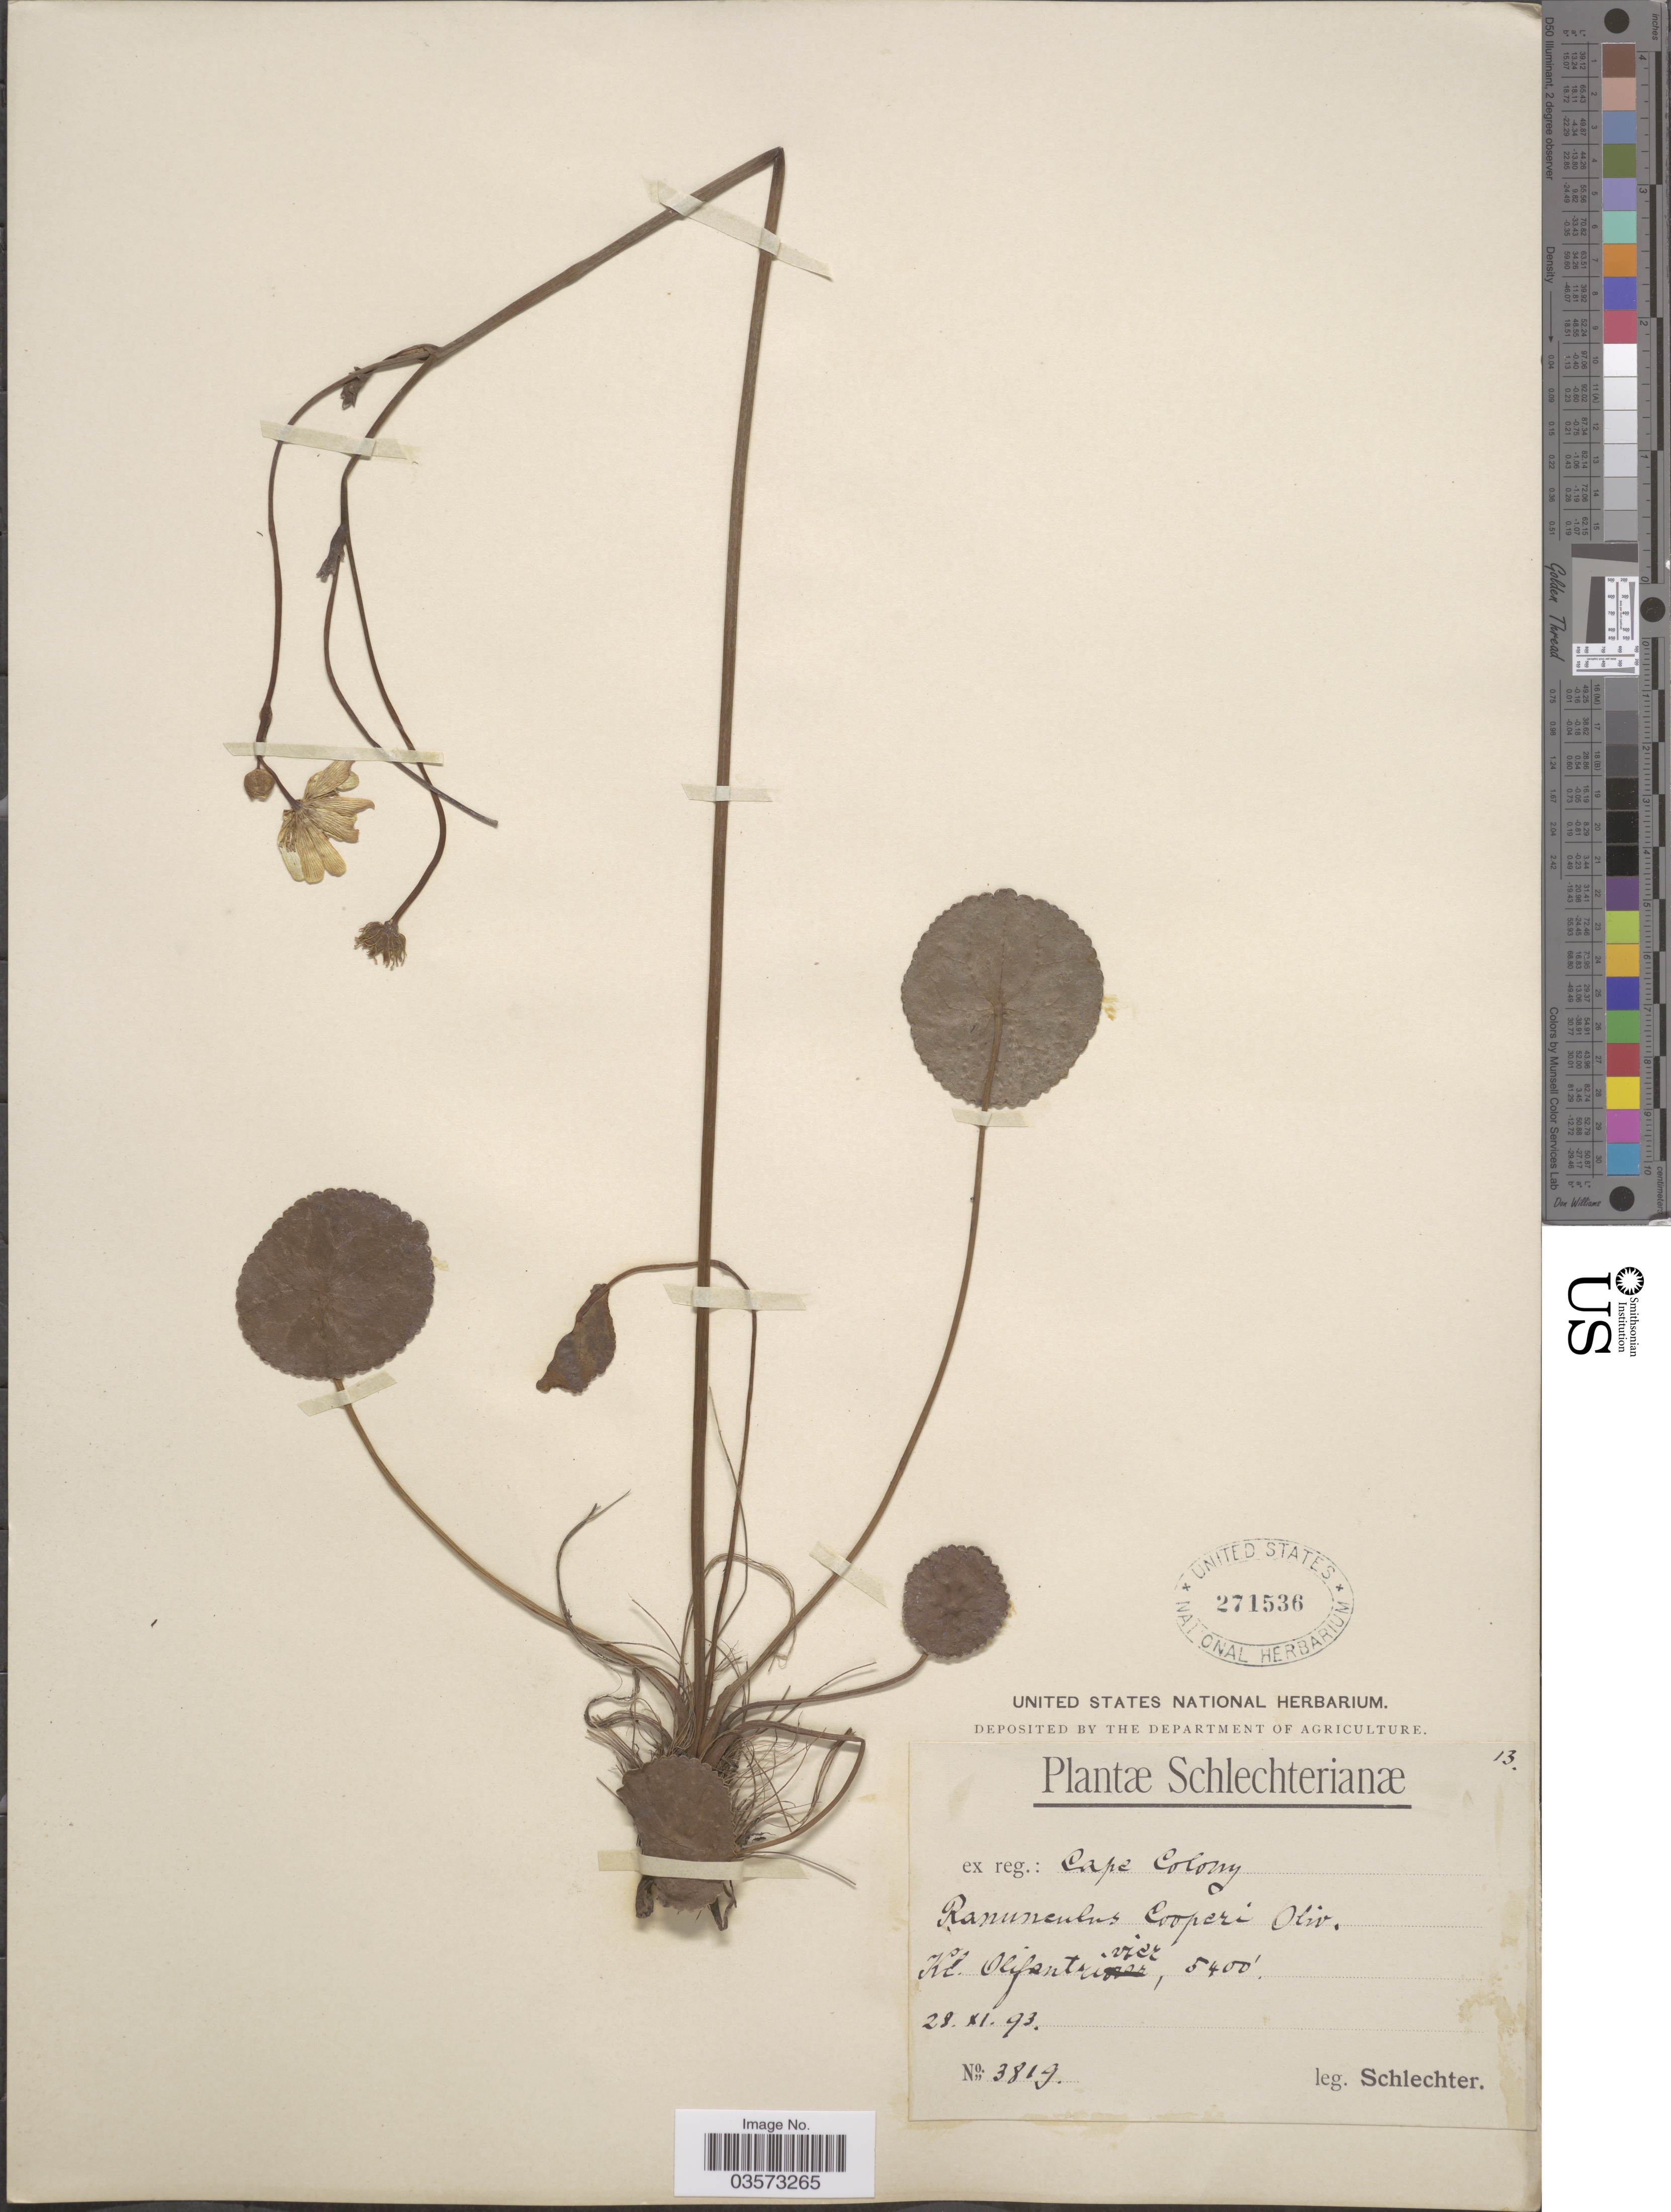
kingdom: Plantae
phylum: Tracheophyta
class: Magnoliopsida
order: Ranunculales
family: Ranunculaceae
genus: Ranunculus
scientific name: Ranunculus cooperi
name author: Oliv.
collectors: Schlechter, --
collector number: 3819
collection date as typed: Transcribed d/m/y: 28/11/93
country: South Africa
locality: Cape Colony. Kl. Olifantrivier.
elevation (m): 1646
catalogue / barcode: US 271536